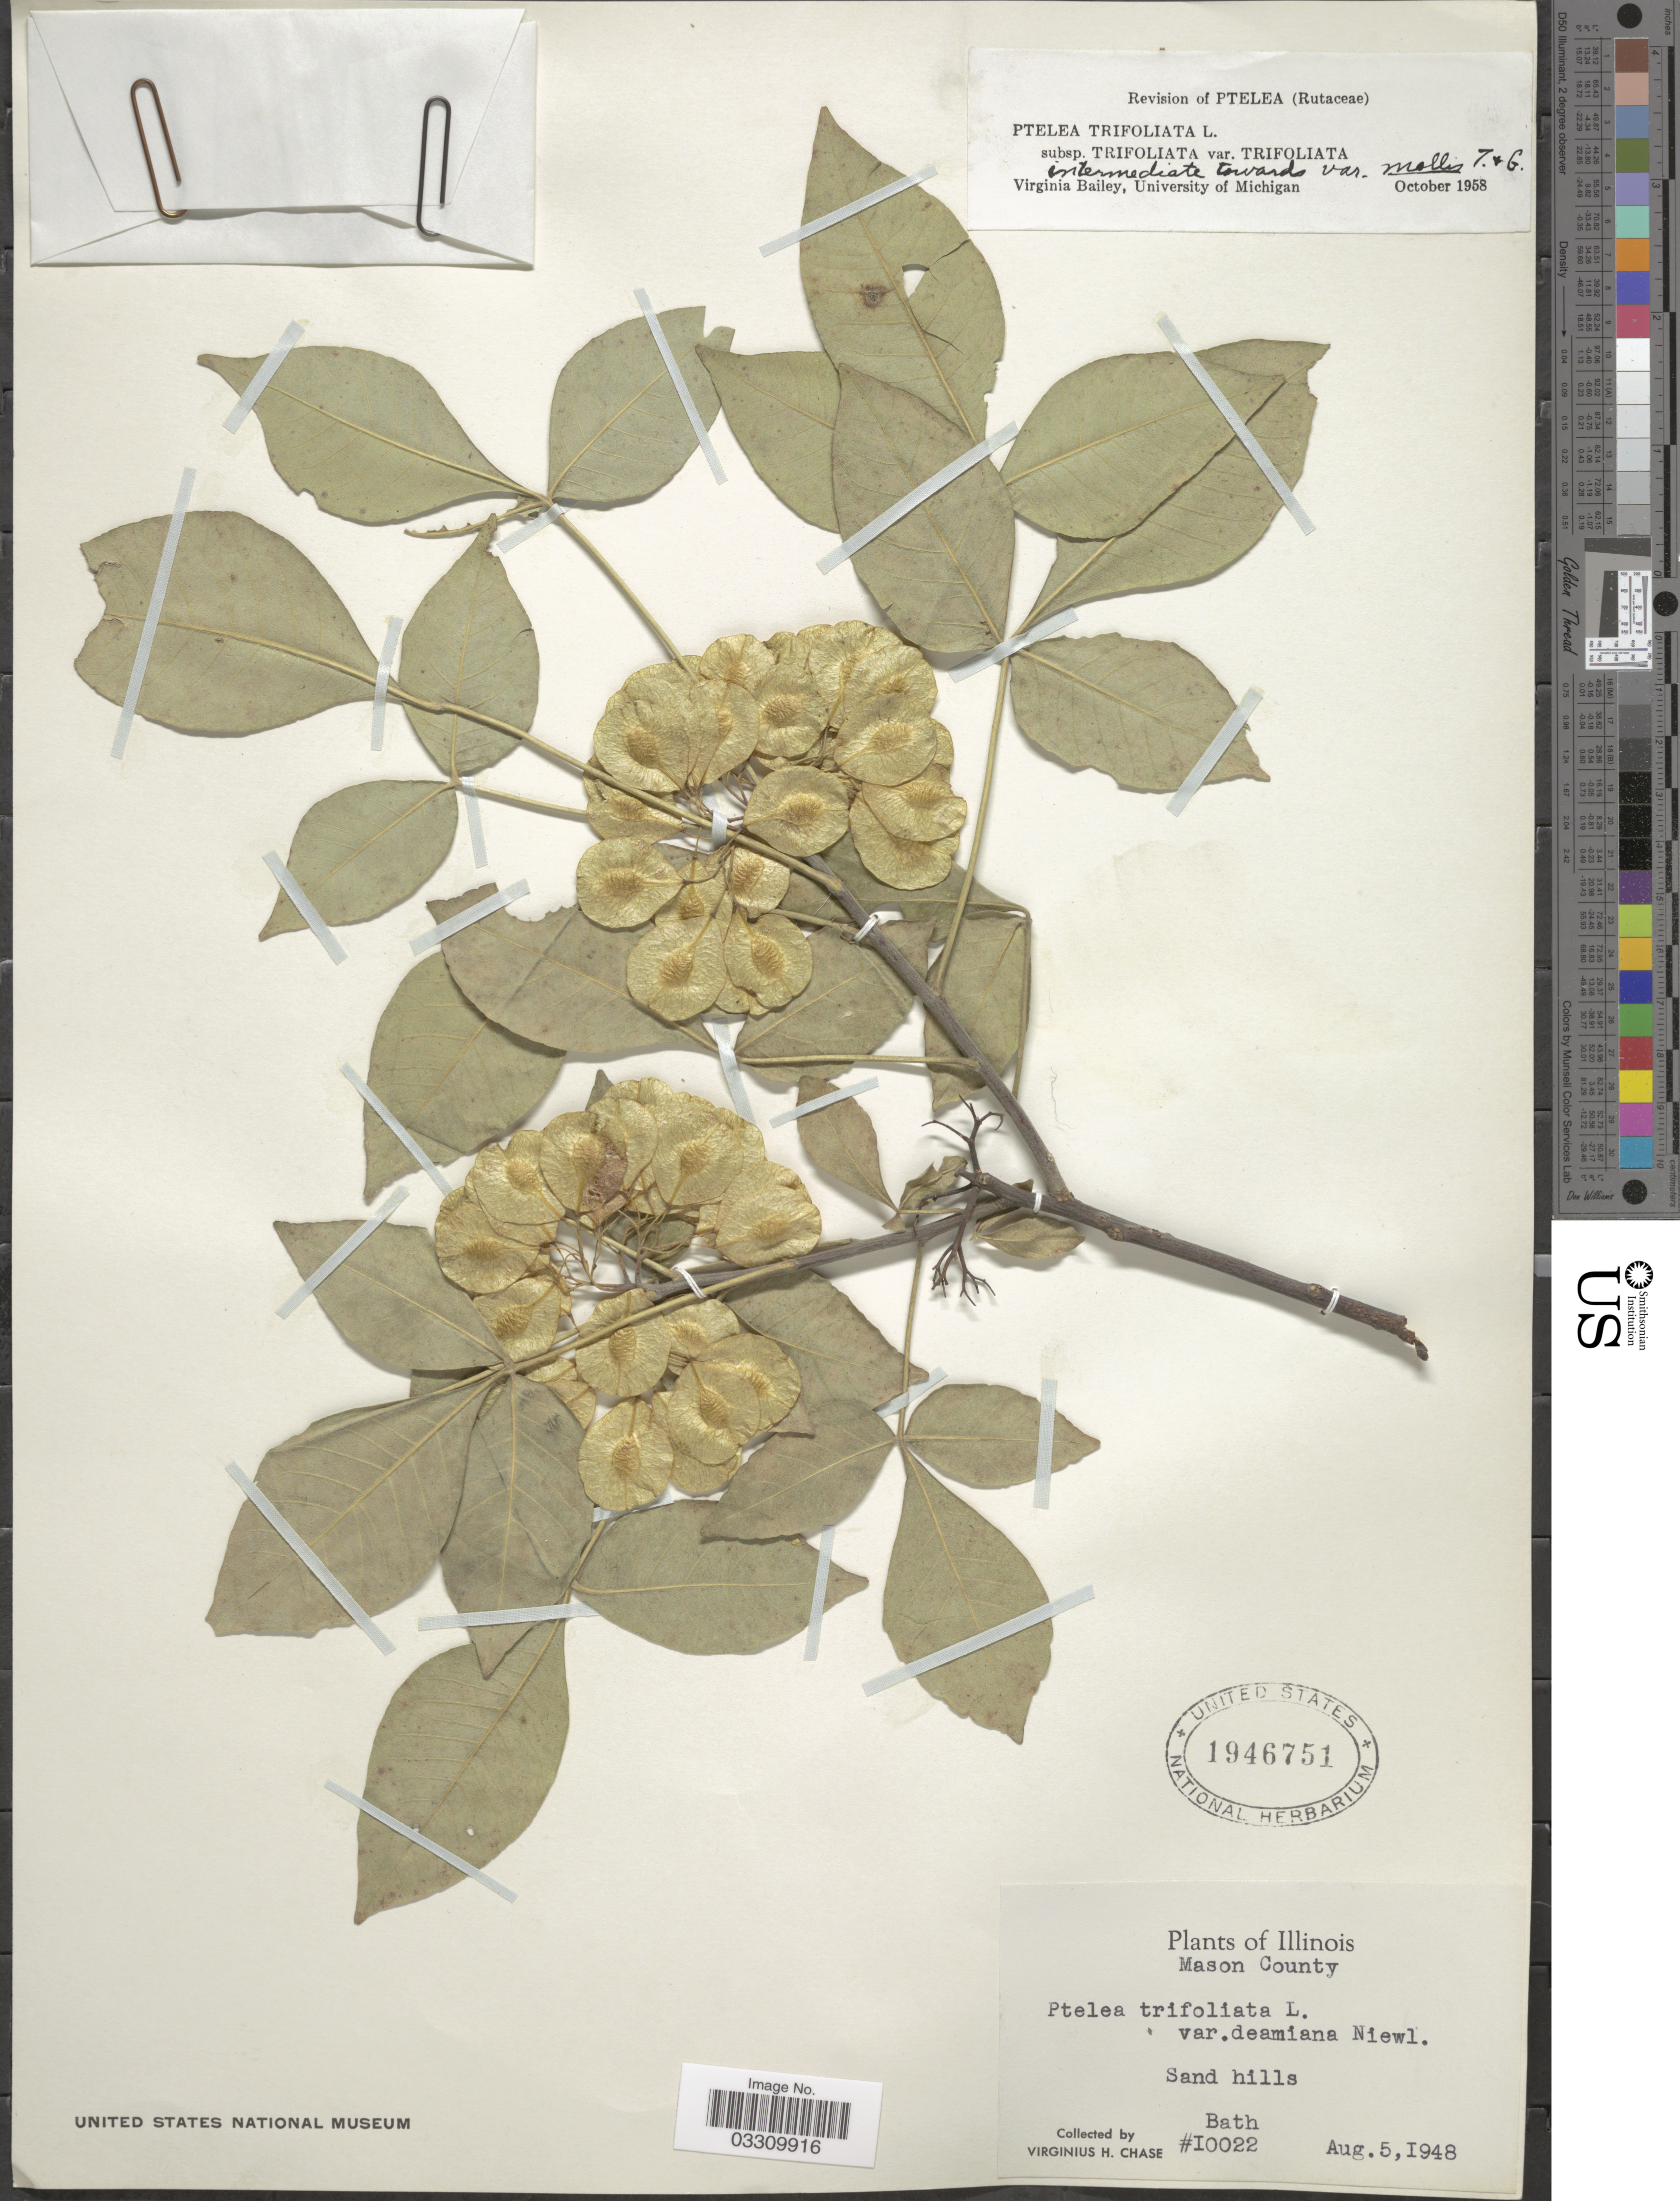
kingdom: Plantae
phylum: Tracheophyta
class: Magnoliopsida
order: Sapindales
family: Rutaceae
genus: Ptelea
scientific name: Ptelea trifoliata subsp. trifoliata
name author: L.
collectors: V. H. Chase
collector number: I0022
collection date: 1948-08-05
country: United States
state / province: Illinois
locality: Mason County. Bath [unsure placement].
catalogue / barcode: US 1946751